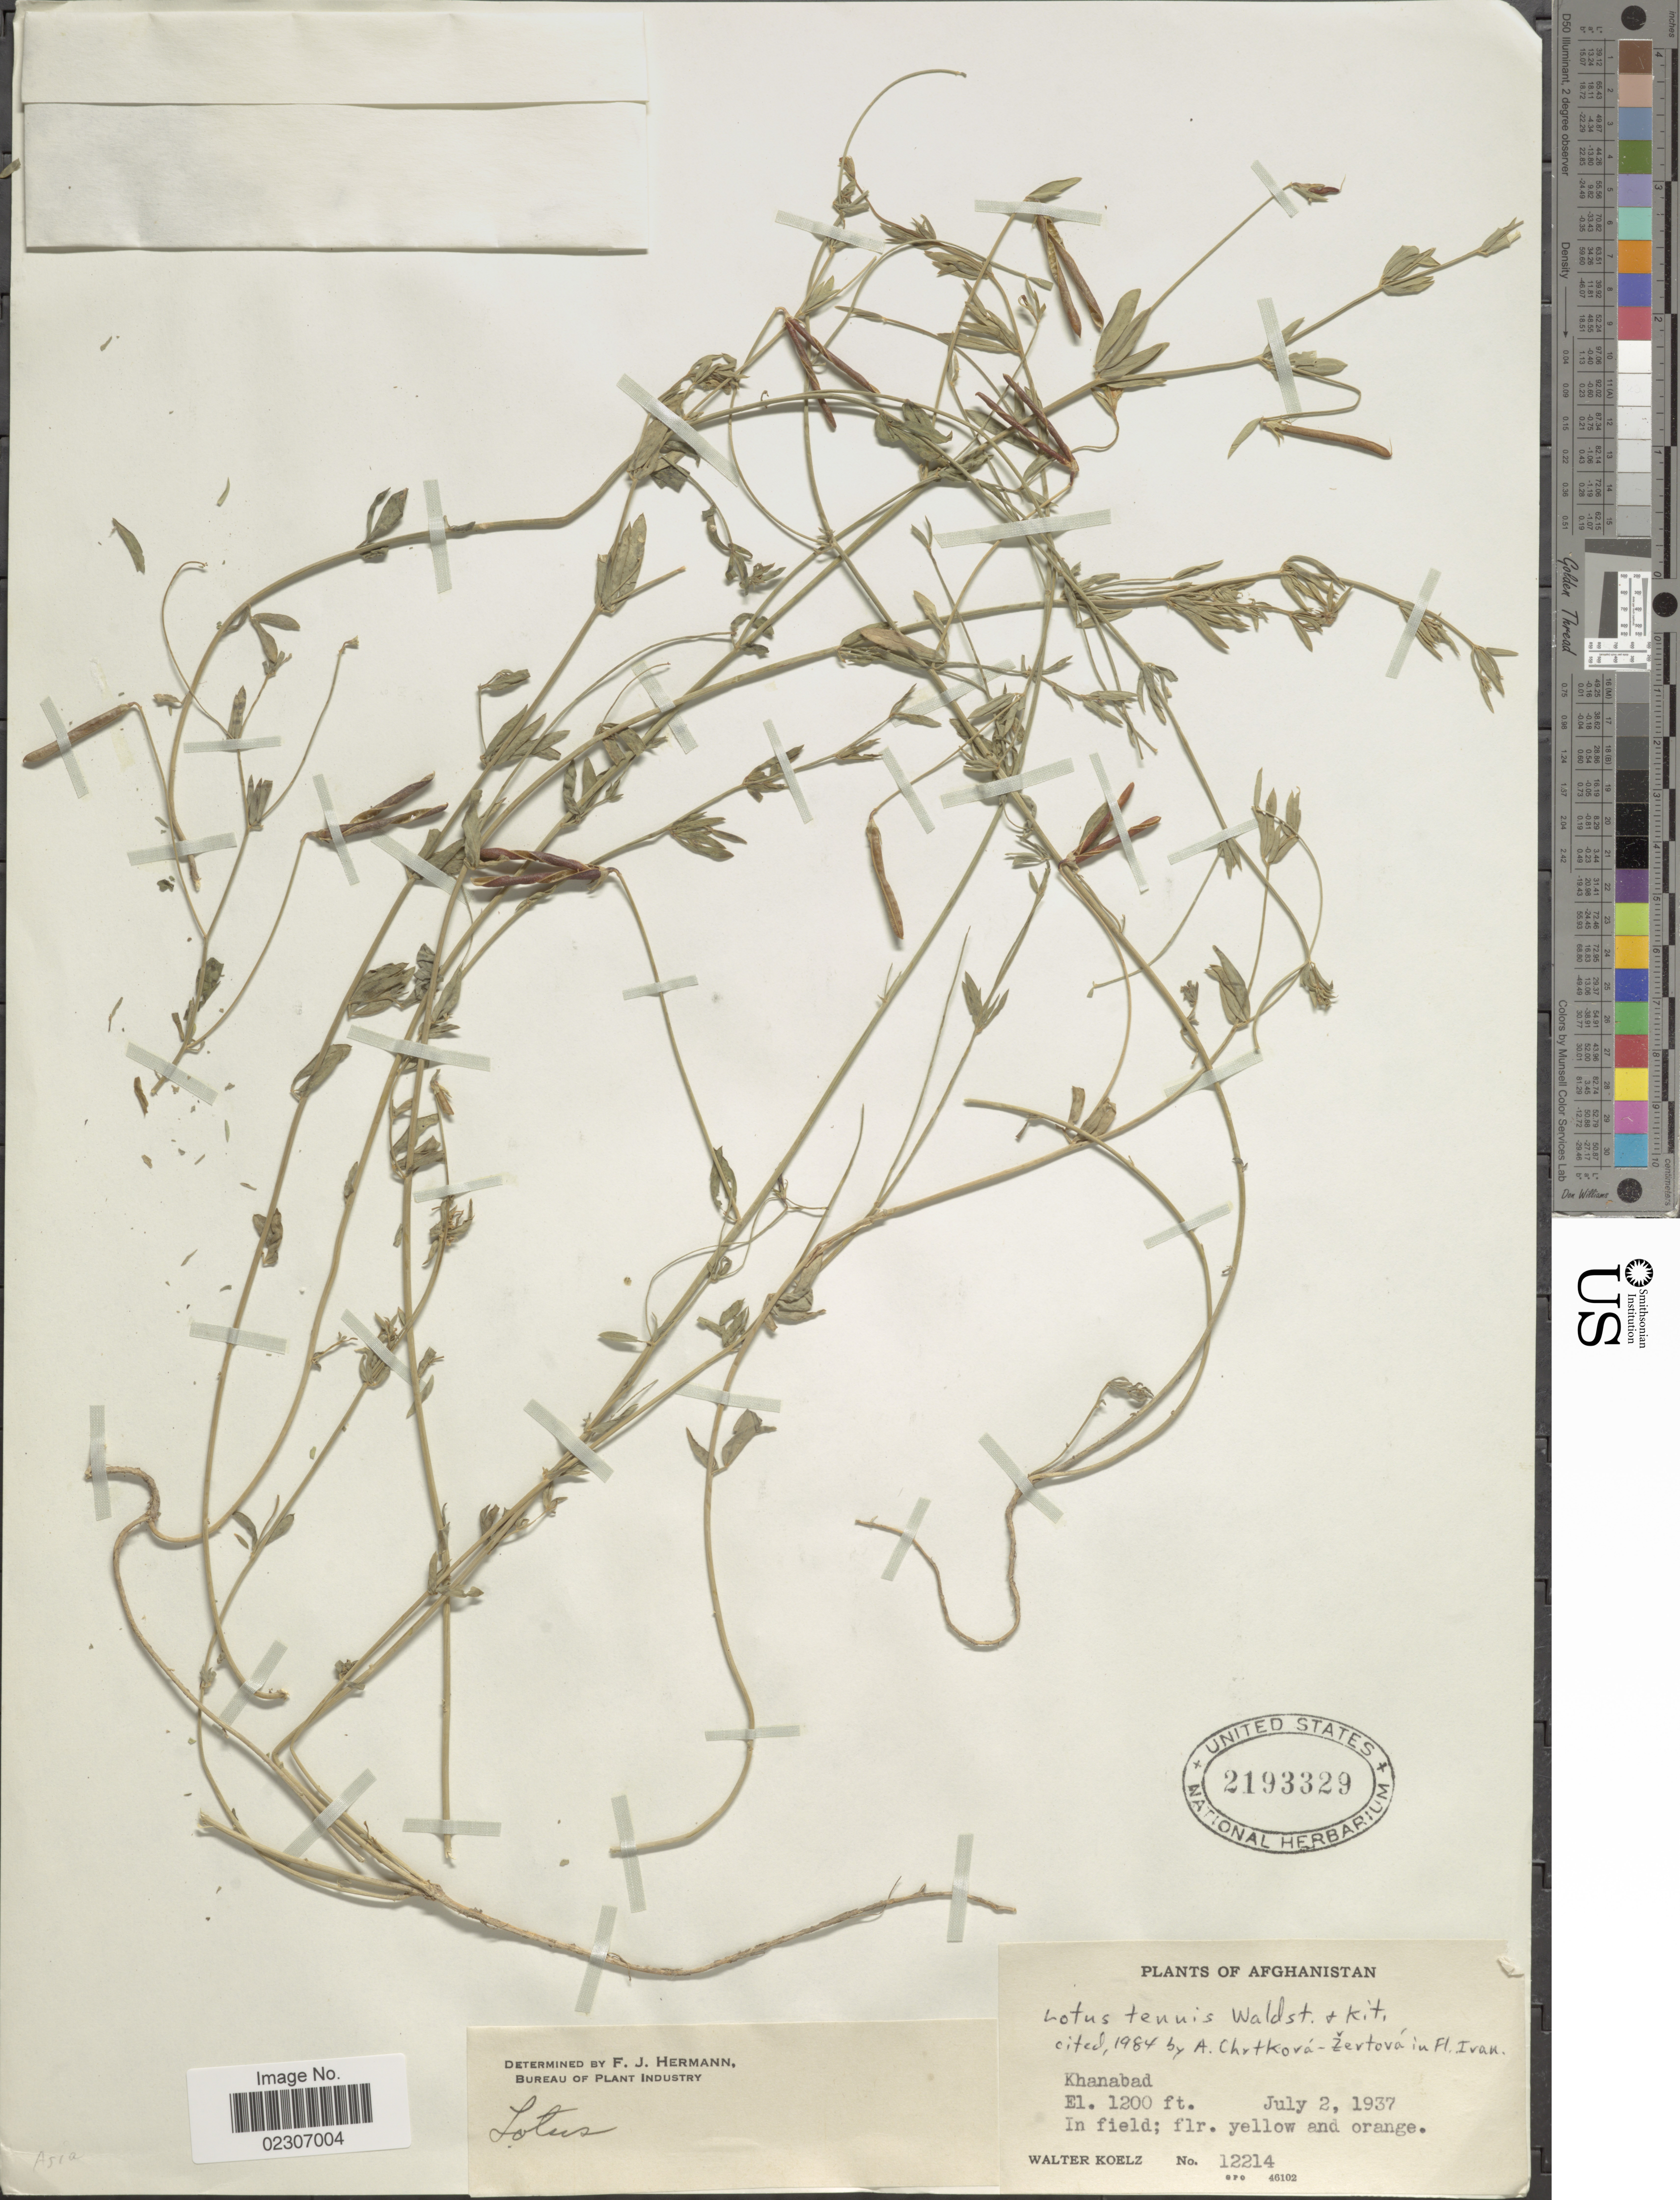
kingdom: Plantae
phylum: Tracheophyta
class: Magnoliopsida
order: Fabales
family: Fabaceae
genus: Lotus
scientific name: Lotus tenuis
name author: Waldst. & Kit.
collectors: W. N. Koelz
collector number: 12214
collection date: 1937-07-02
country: Afghanistan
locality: Khanabad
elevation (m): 366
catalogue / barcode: US 2193329